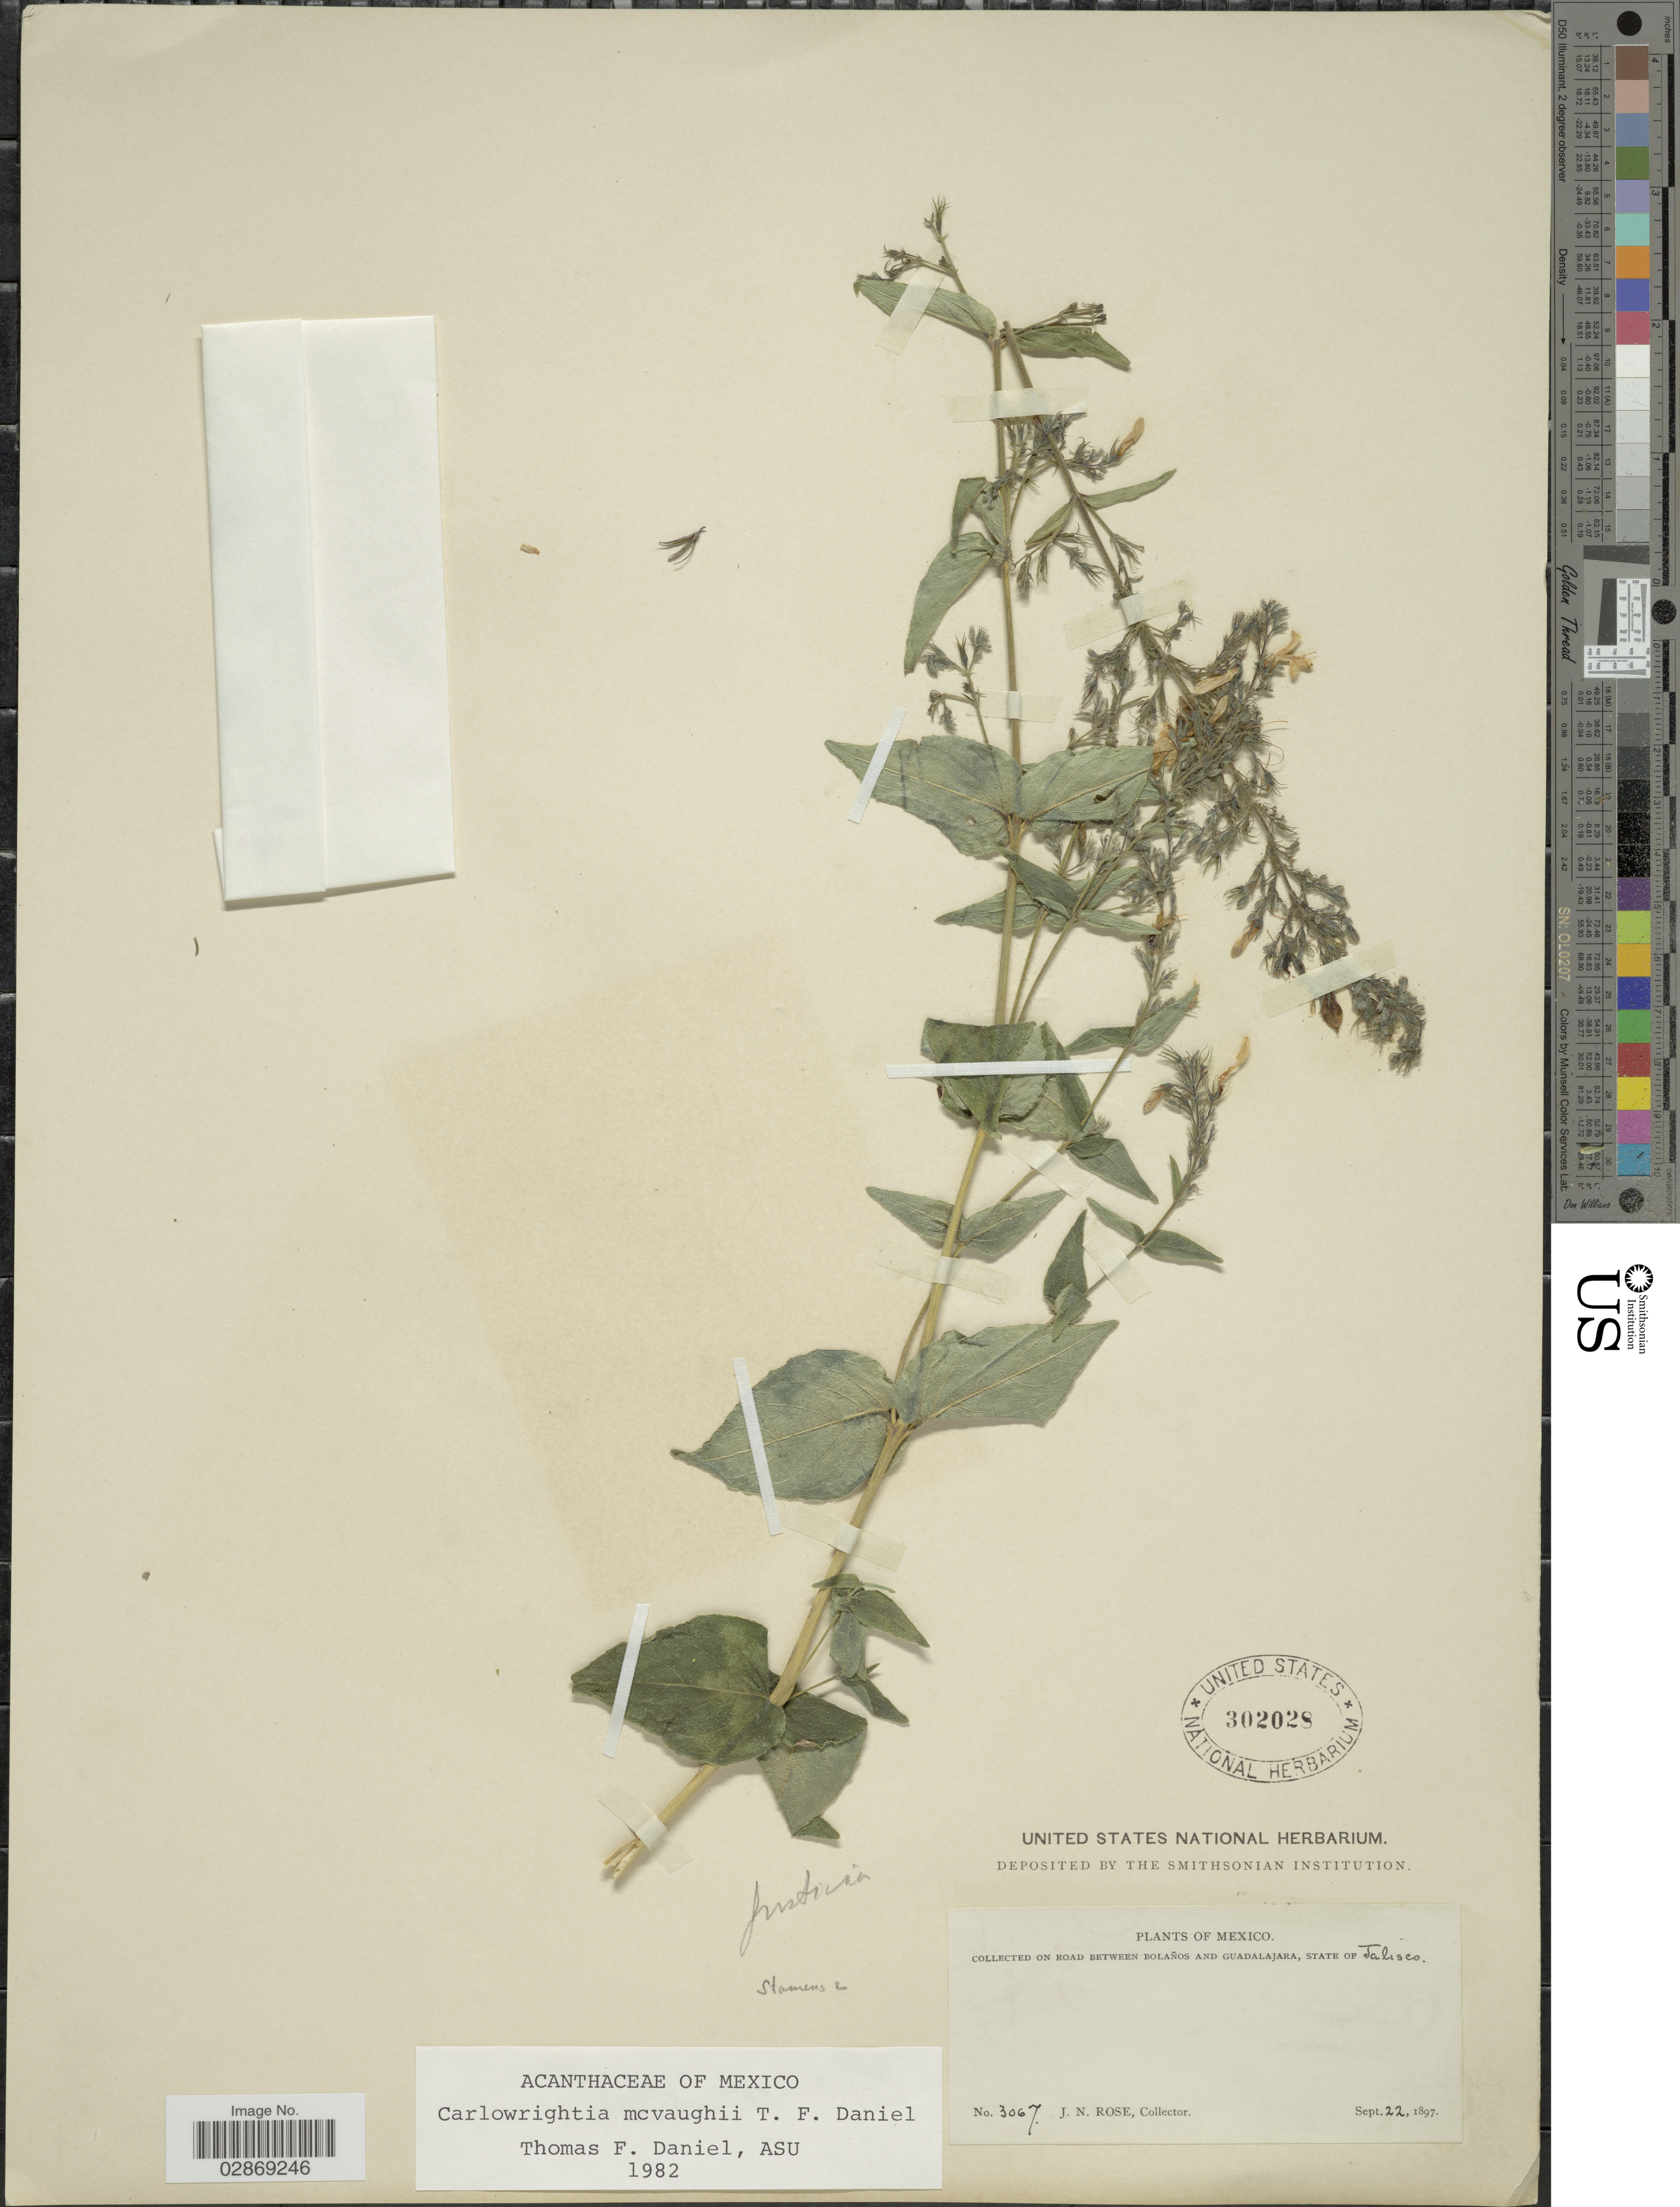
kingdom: Plantae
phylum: Tracheophyta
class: Magnoliopsida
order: Lamiales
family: Acanthaceae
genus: Carlowrightia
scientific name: Carlowrightia mcvaughii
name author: T.F. Daniel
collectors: J. N. Rose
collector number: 3067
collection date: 1897-09-22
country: Mexico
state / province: Jalisco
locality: On road between Bolaños and Guadalajara.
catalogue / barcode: US 302028